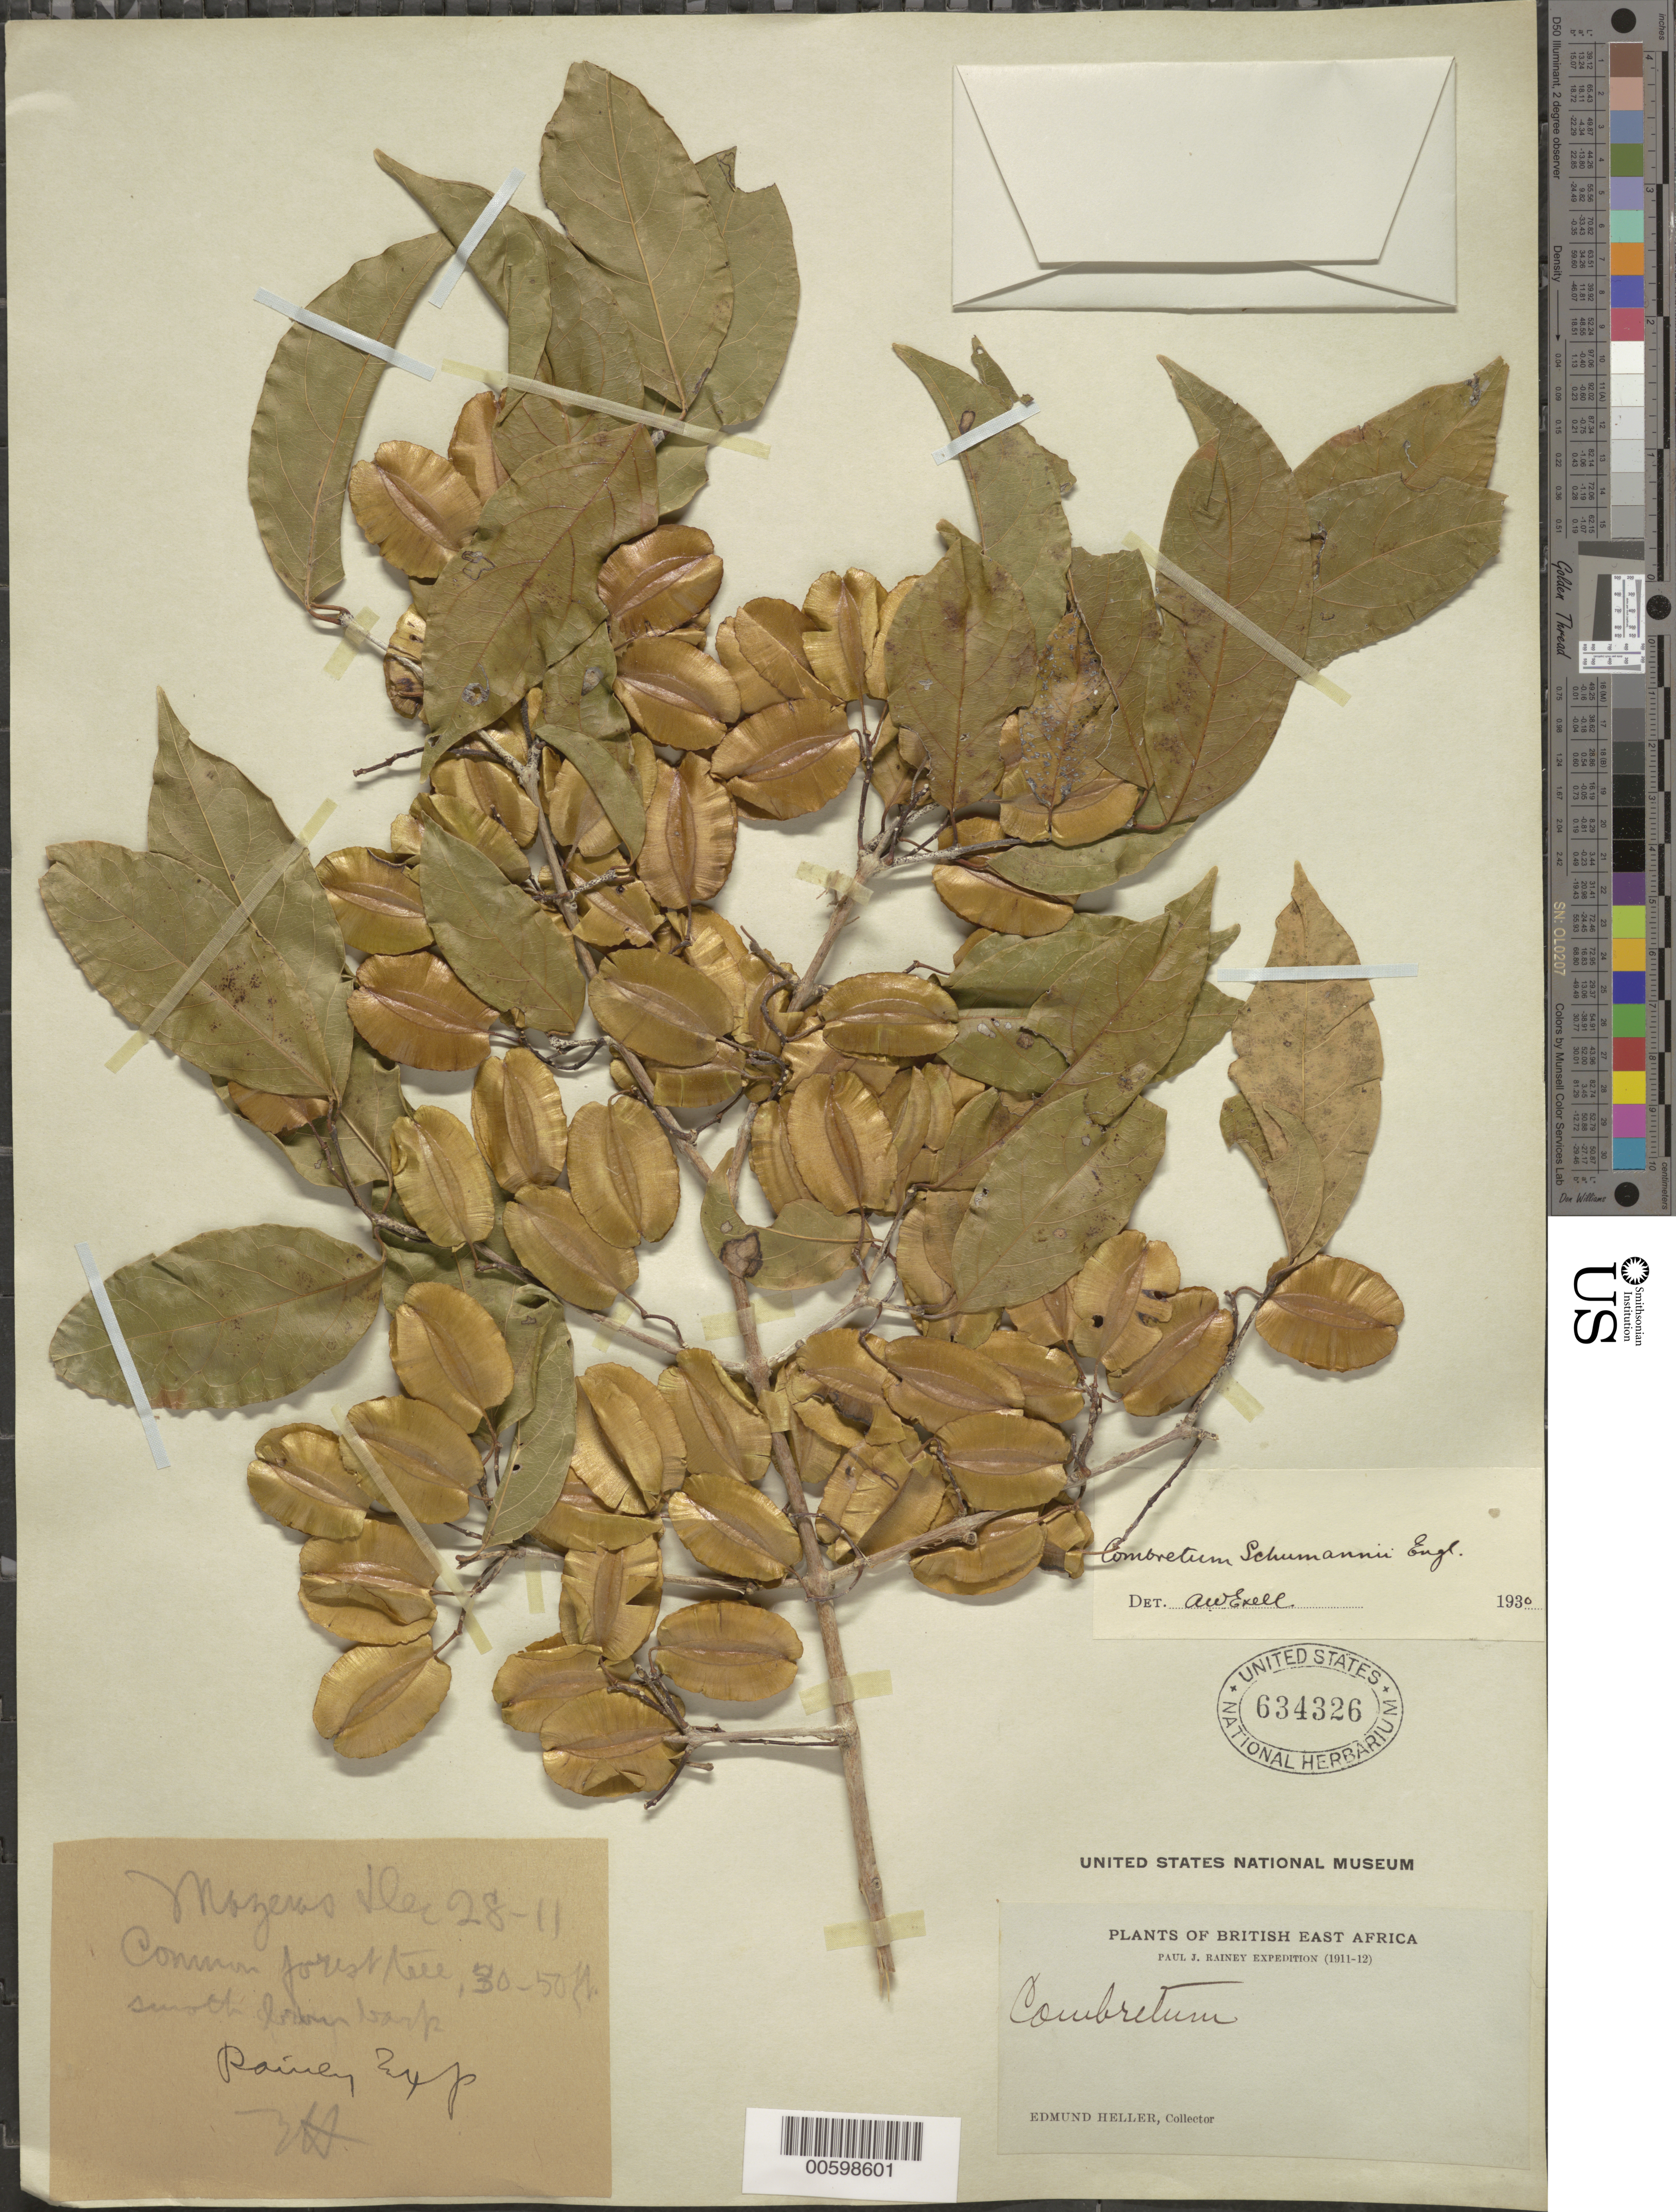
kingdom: Plantae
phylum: Tracheophyta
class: Magnoliopsida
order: Myrtales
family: Combretaceae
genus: Combretum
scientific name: Combretum schumannii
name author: Engl.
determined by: Exell, A. W.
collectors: E. Heller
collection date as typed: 28 Dec 1911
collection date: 1911-12-28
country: Kenya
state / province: Kilifi / Kwale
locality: Mazeras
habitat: Common forest tree, 30 - 50f, smooth brown bark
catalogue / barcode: US 634326